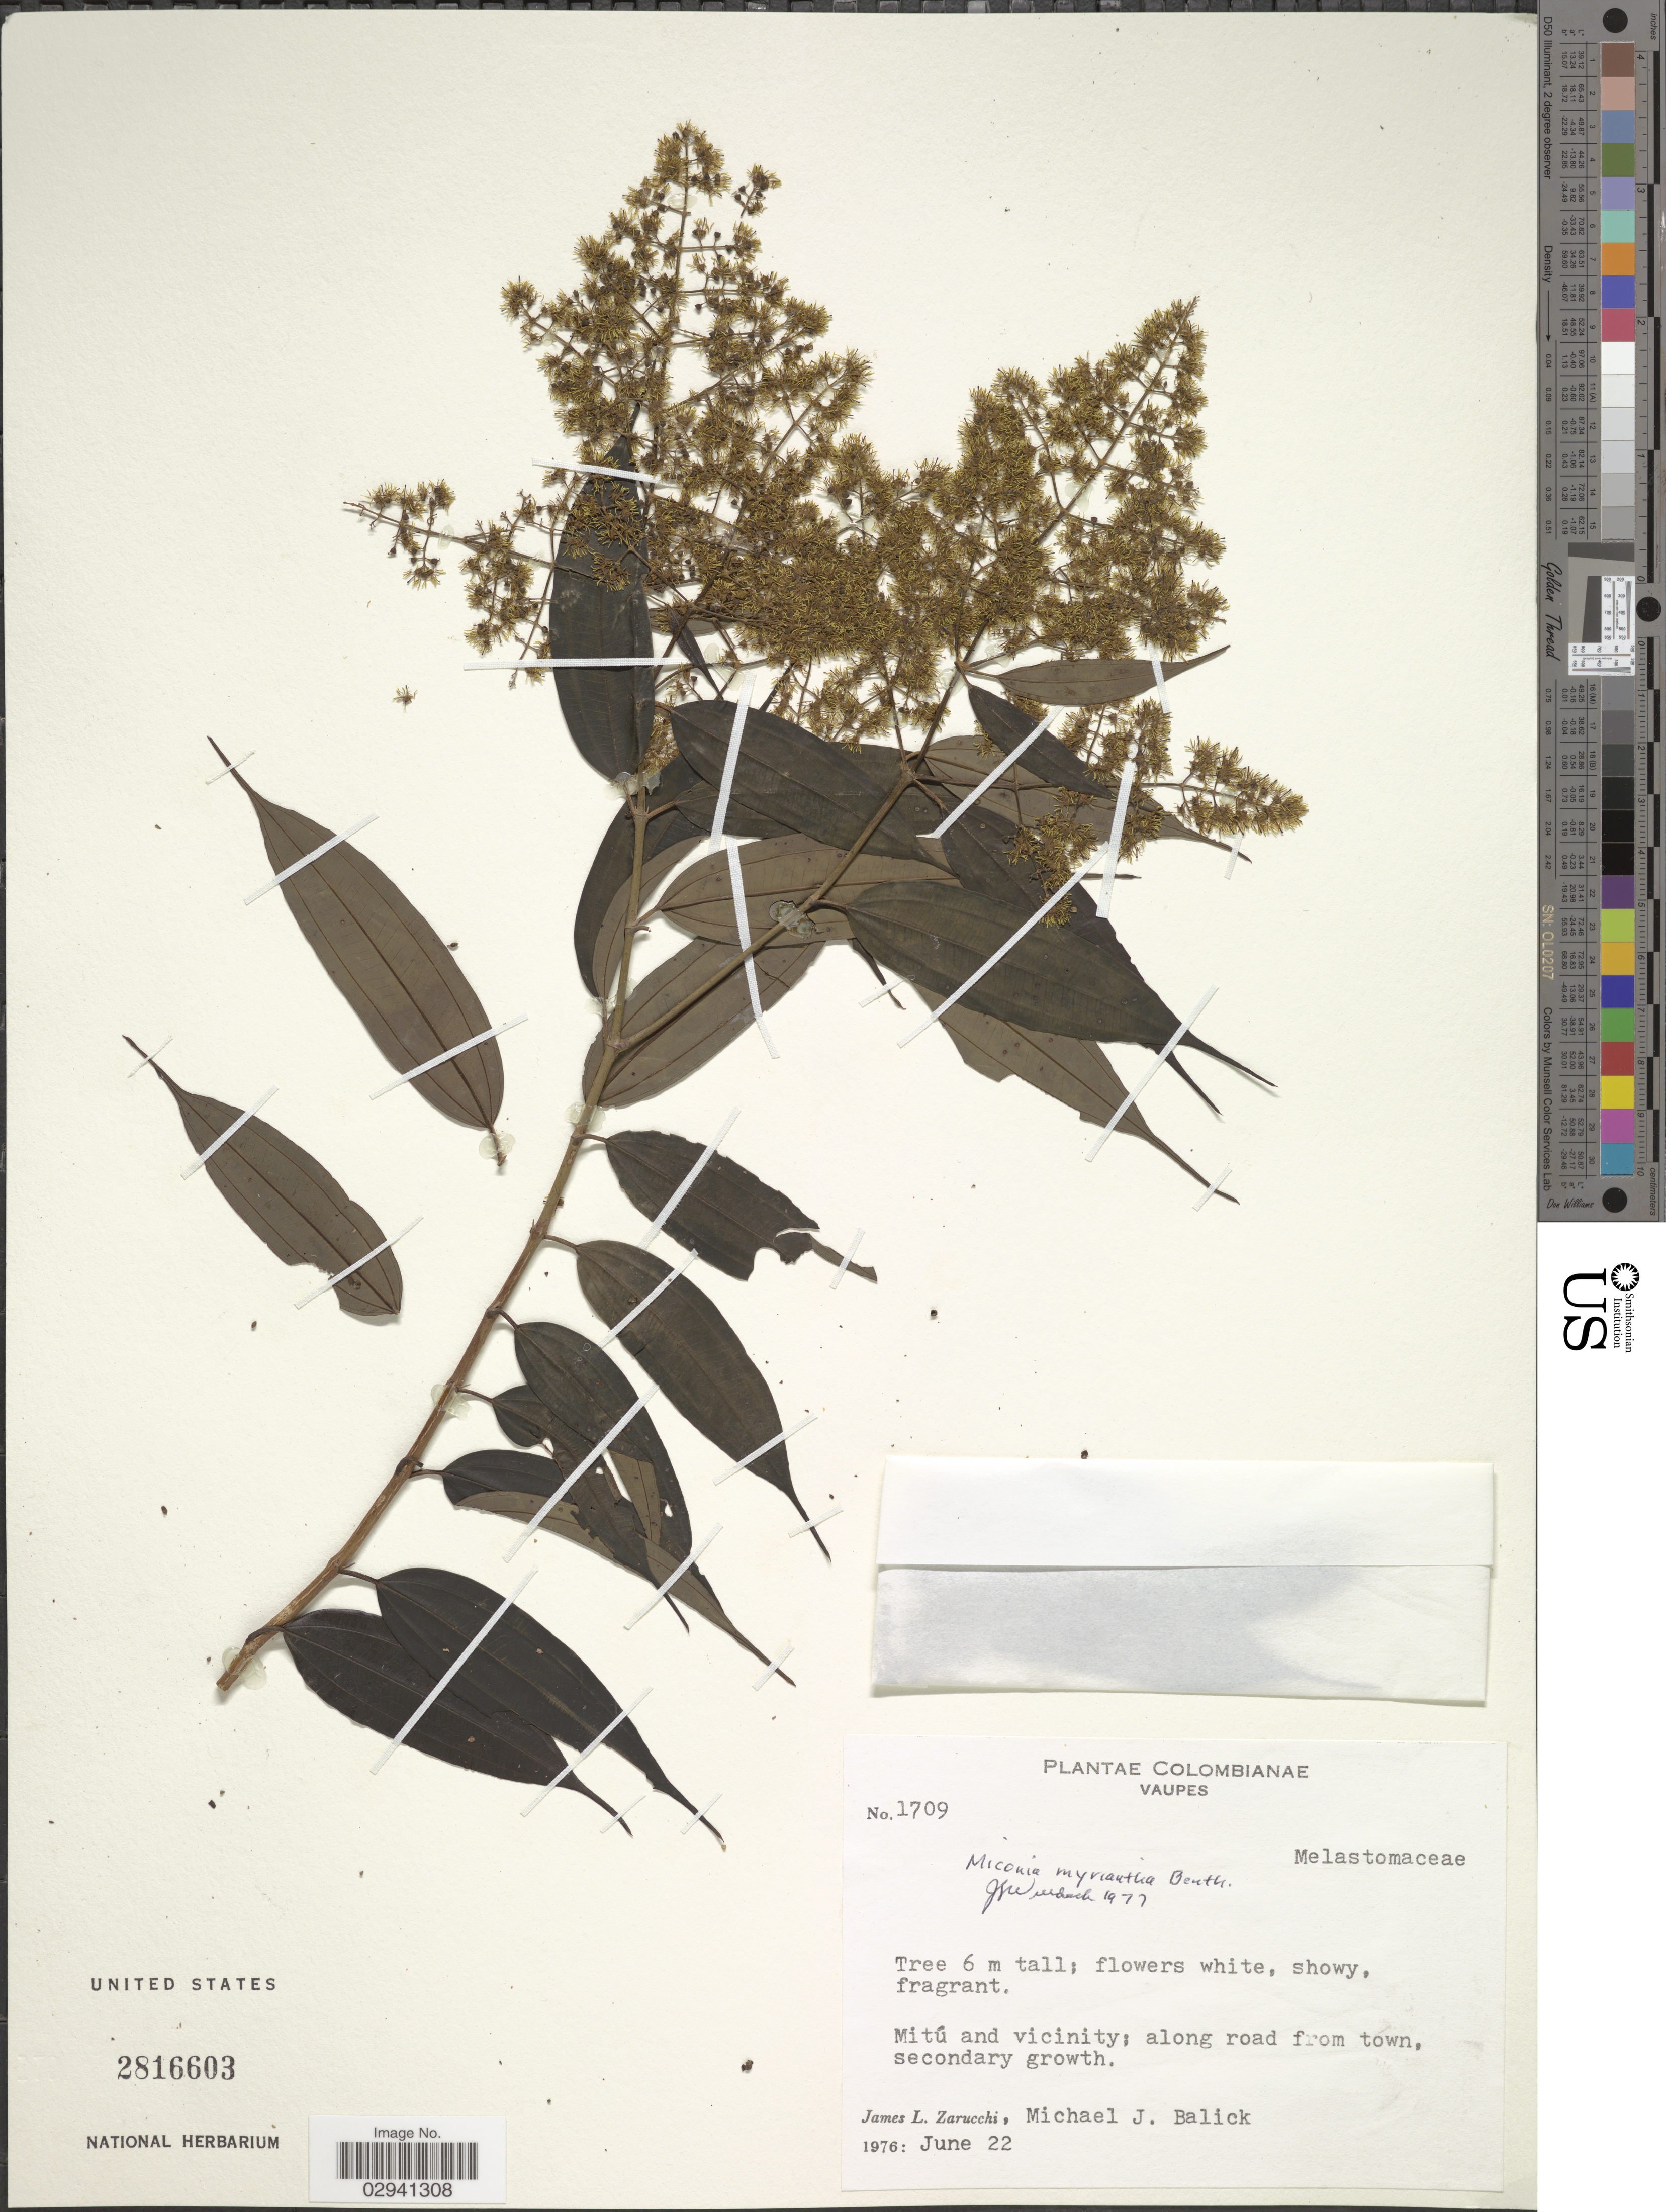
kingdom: Plantae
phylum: Tracheophyta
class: Magnoliopsida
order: Myrtales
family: Melastomataceae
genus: Miconia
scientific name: Miconia myriantha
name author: Benth.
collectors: J. L. Zarucchi & M. J. Balick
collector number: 1709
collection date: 1976-06-22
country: Colombia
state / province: Vaupés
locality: Mitú and vicinity; along road from town.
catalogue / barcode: US 2816603